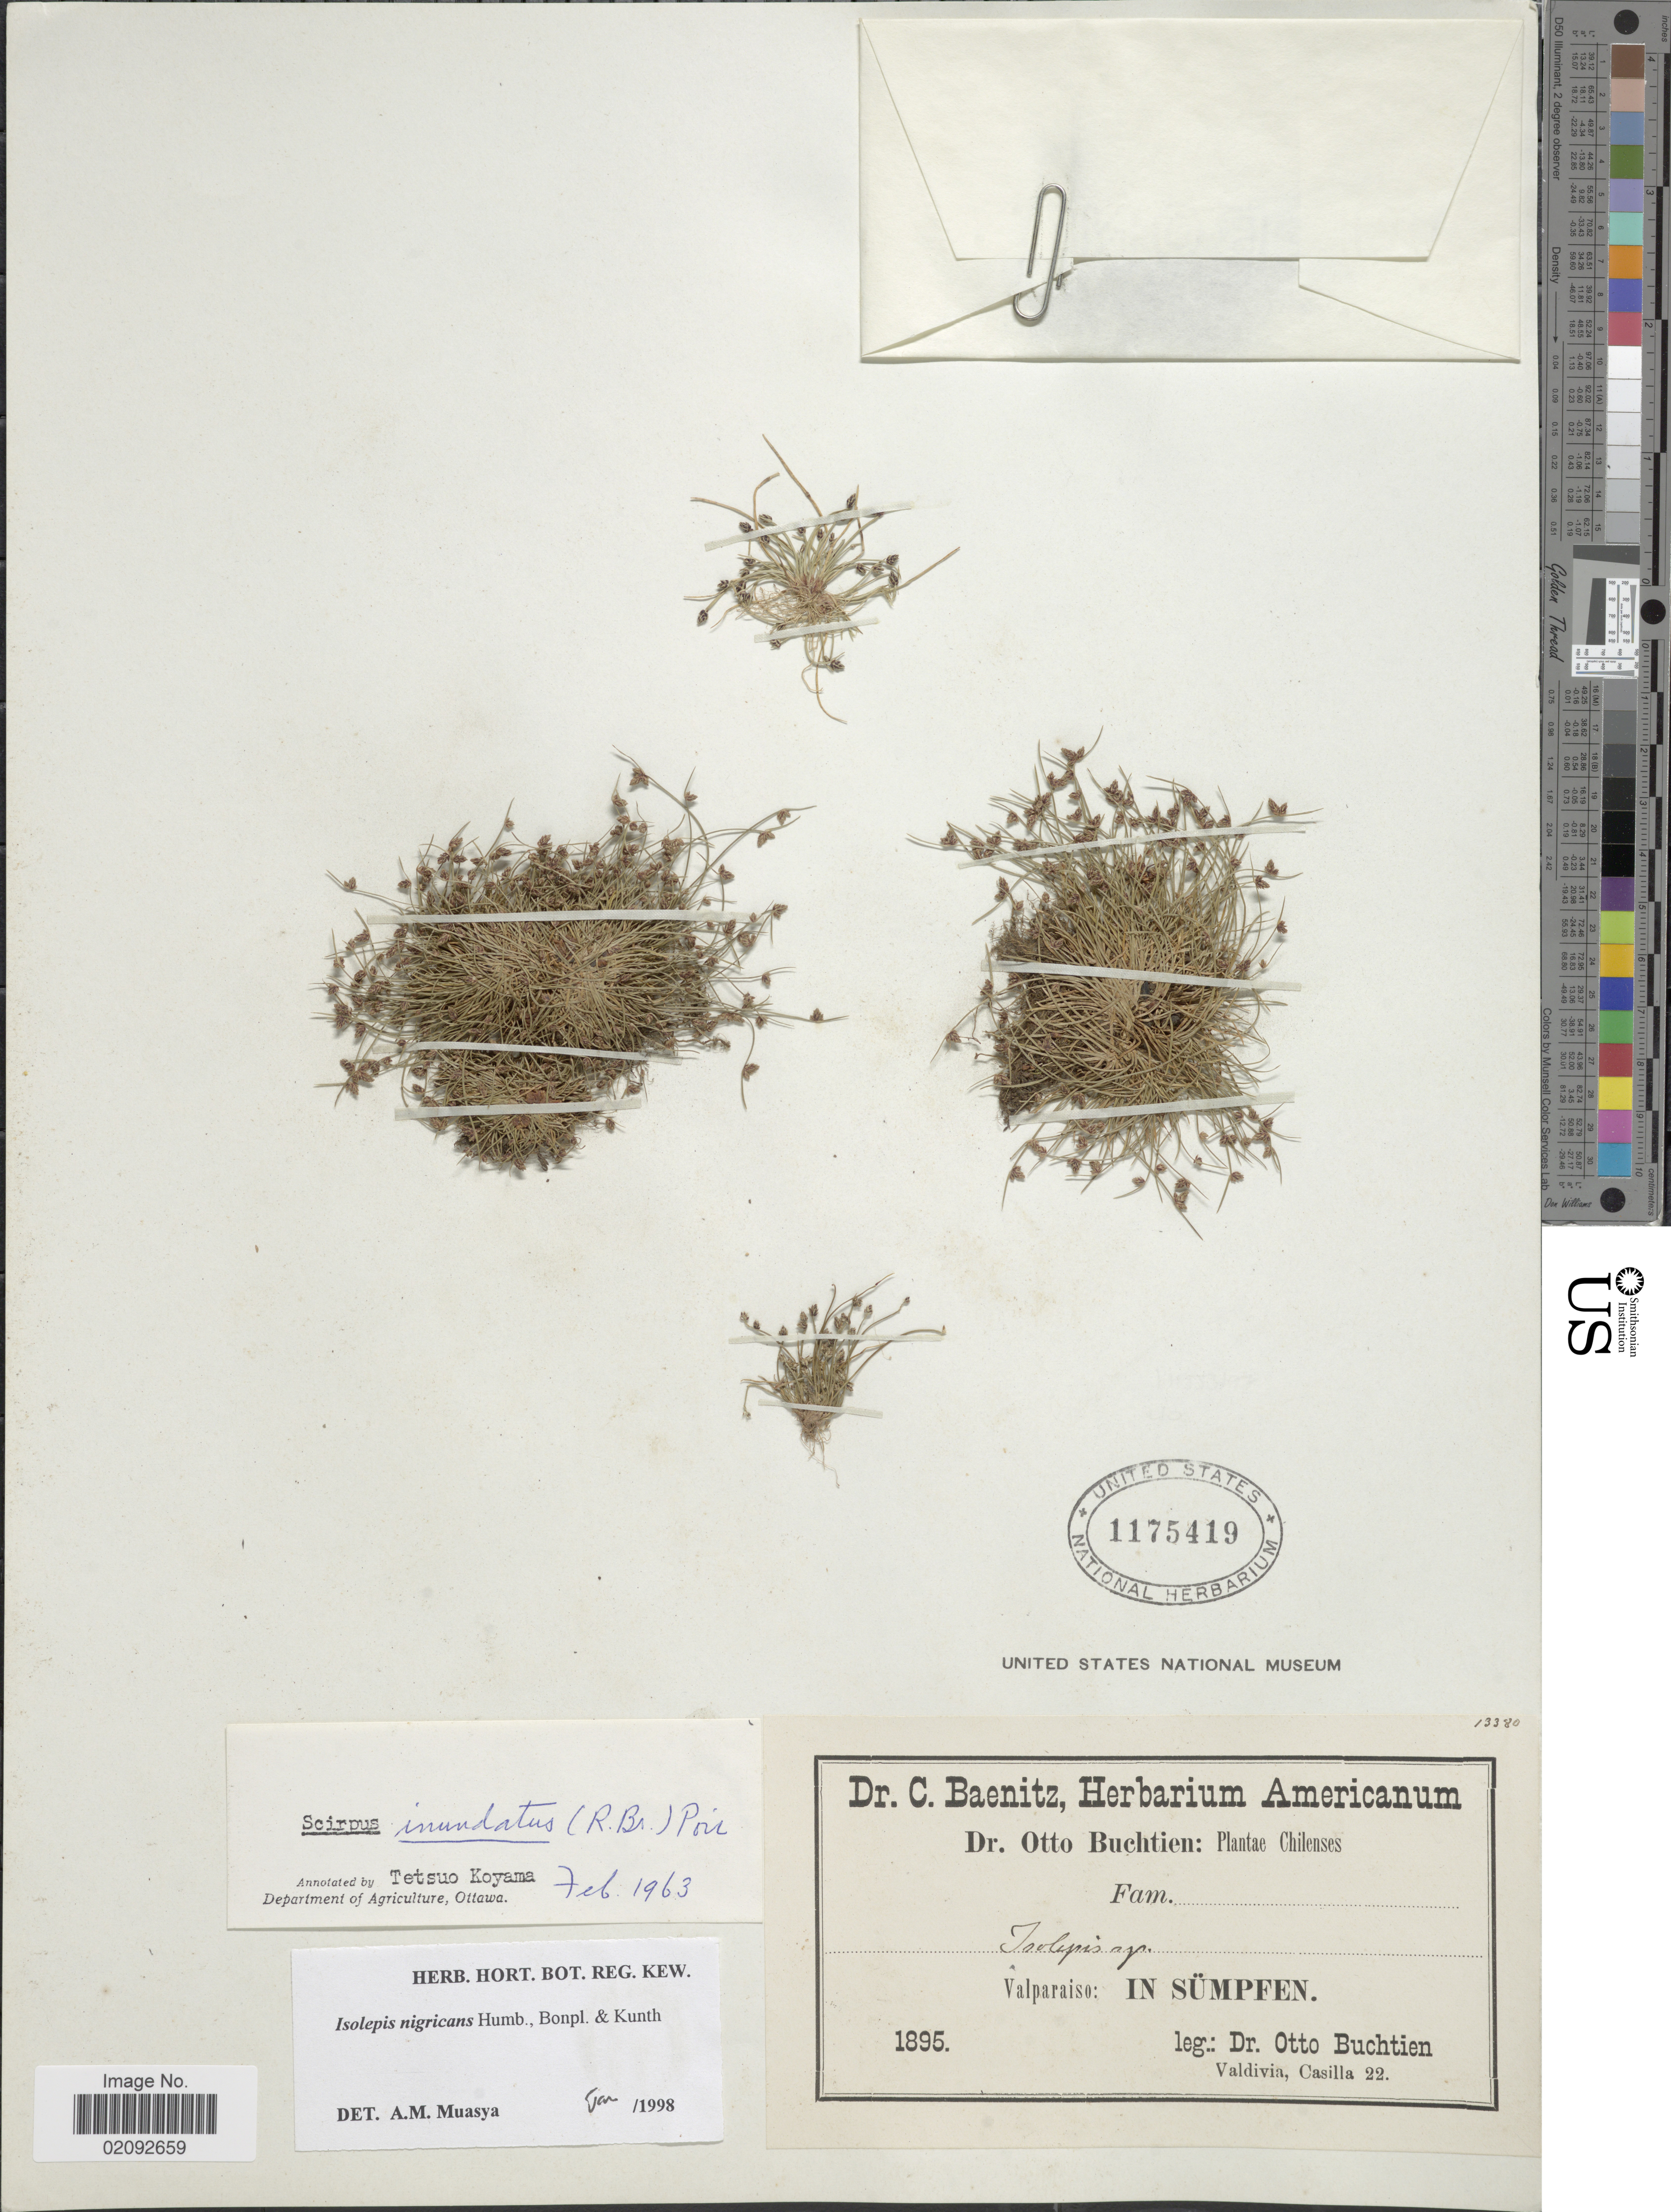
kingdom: Plantae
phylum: Tracheophyta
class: Liliopsida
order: Poales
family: Cyperaceae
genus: Isolepis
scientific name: Isolepis nigricans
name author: Kunth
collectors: O. Buchtien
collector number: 13380?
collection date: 1895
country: Chile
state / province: Valparaíso (V)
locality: In Sumpfen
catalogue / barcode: US 1175419